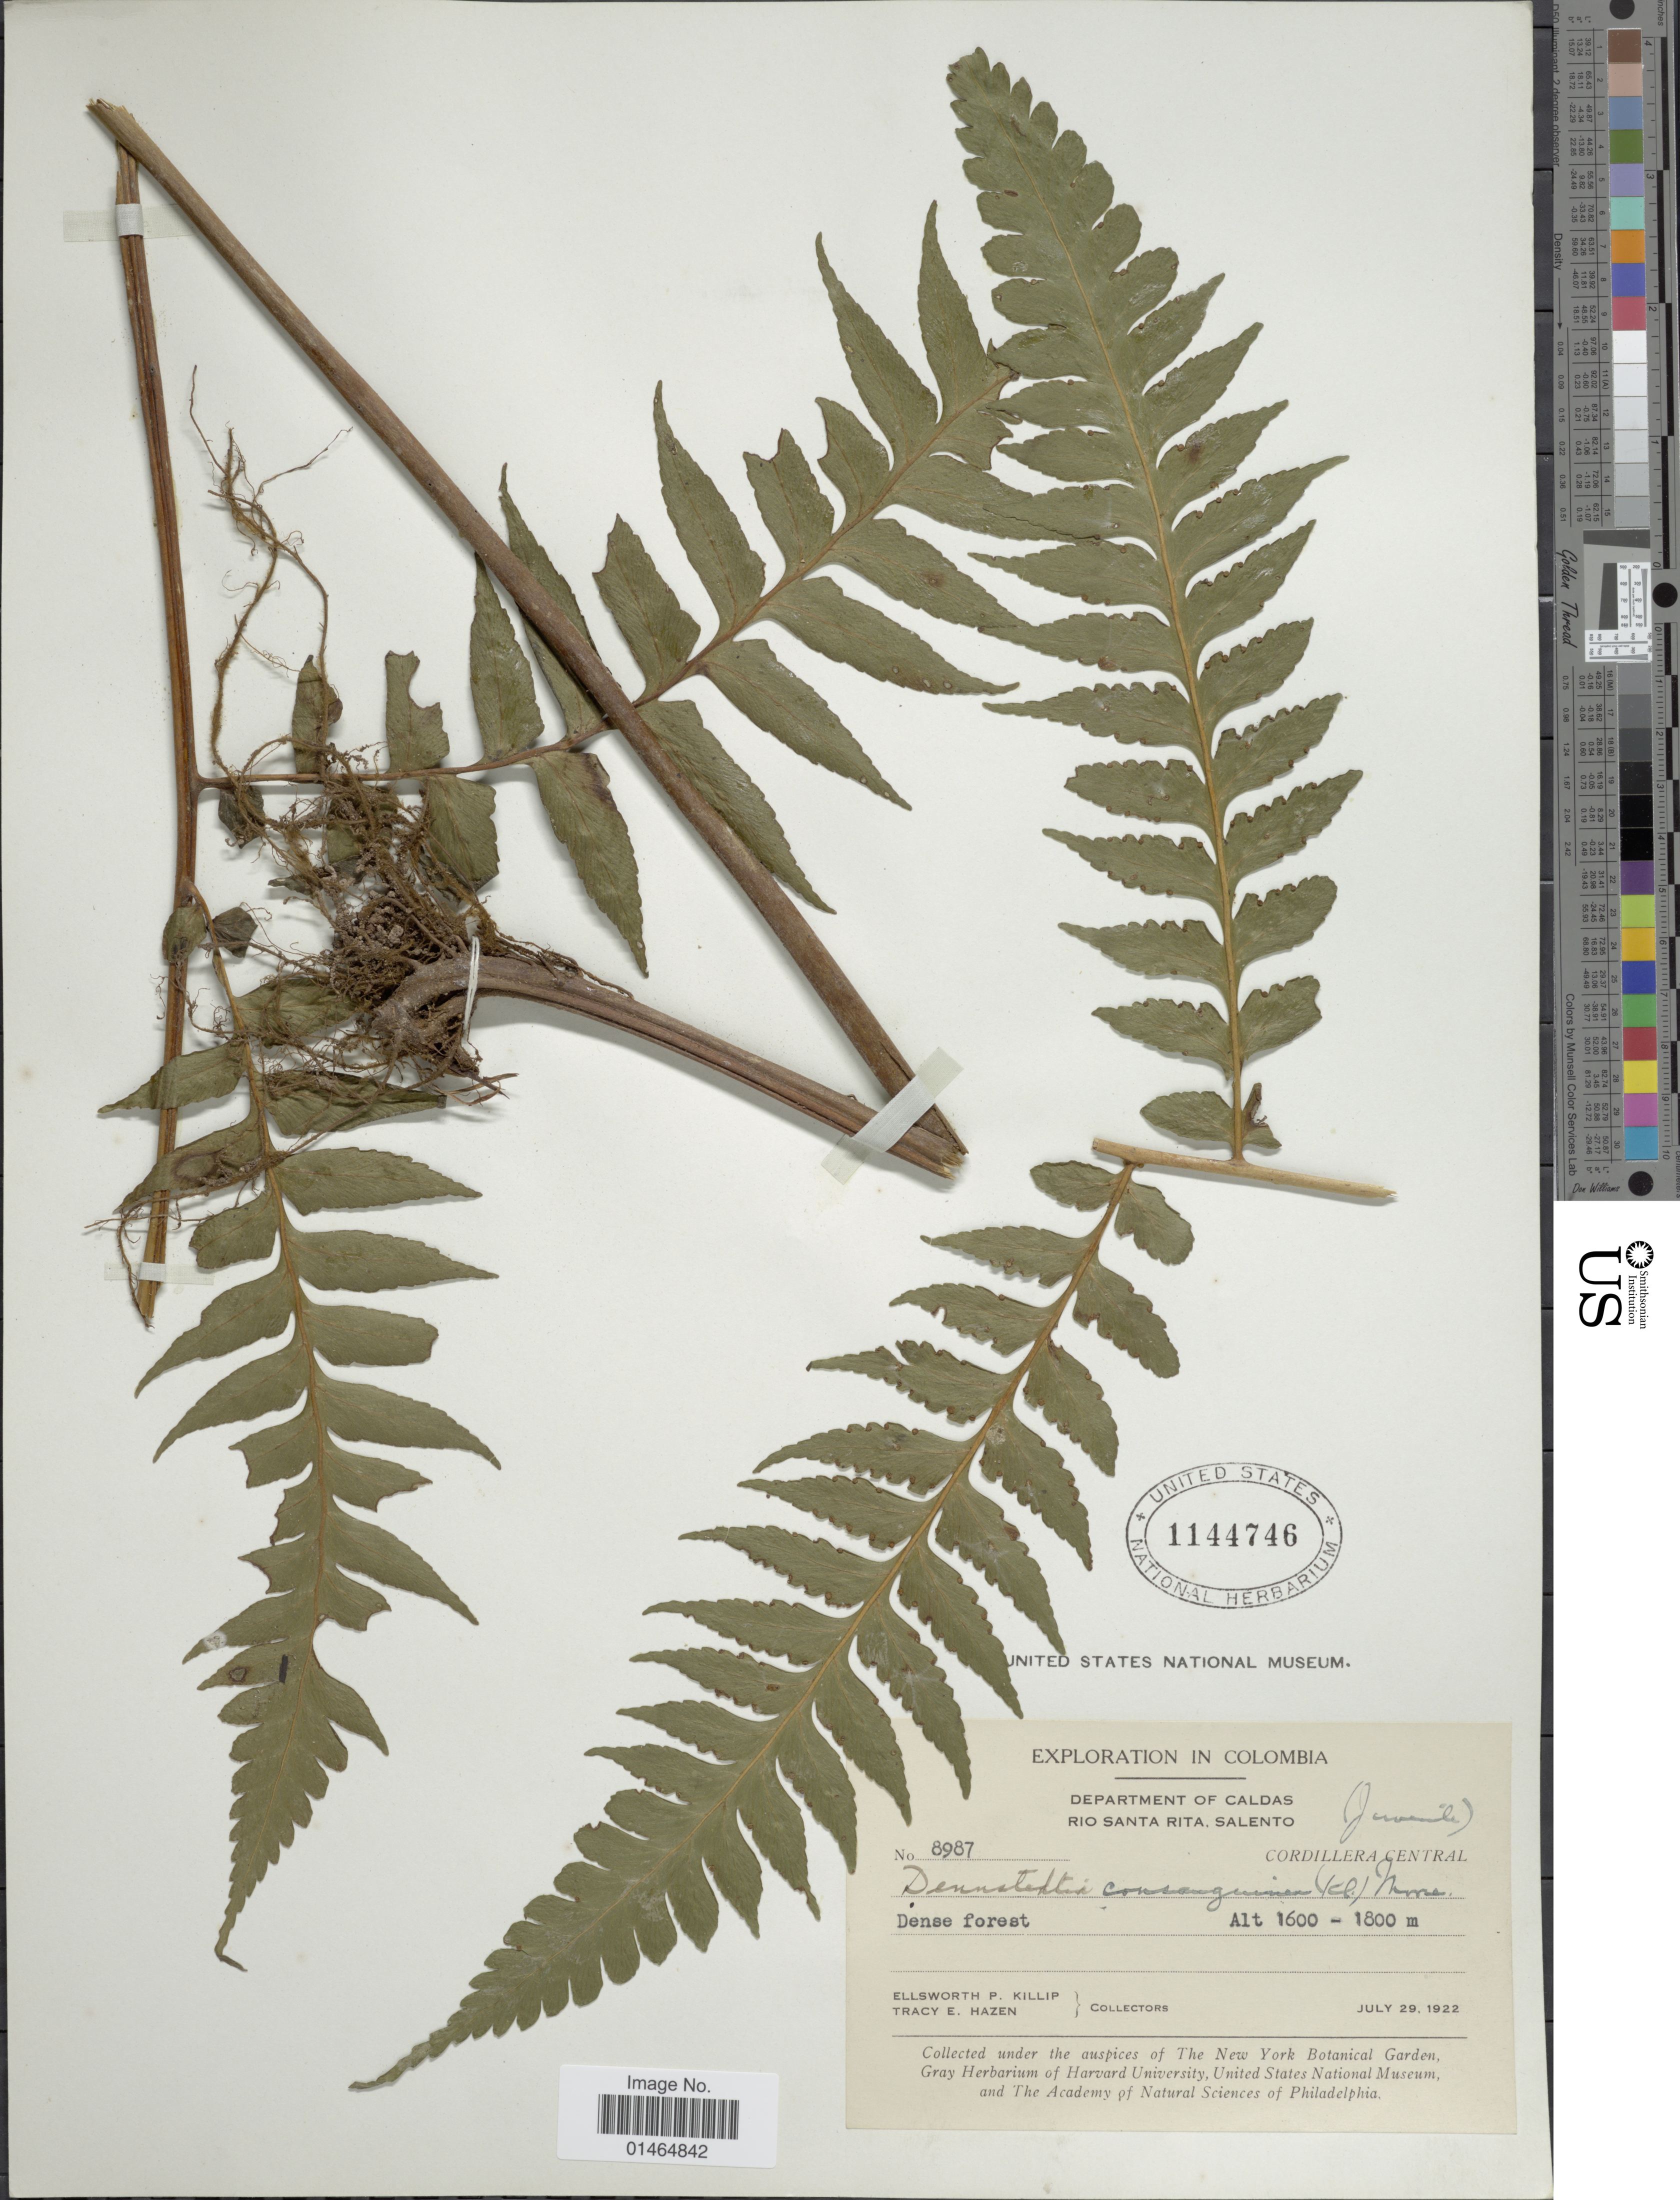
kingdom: Plantae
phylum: Tracheophyta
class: Polypodiopsida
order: Polypodiales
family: Dennstaedtiaceae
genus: Dennstaedtia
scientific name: Dennstaedtia obtusifolia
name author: (Willd.) T. Moore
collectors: E. P. Killip & T. E. Hazen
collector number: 8987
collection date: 1922-07-29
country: Colombia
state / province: Caldas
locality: Rio Santa Rita, Salento. Cordillera Central. Dense forest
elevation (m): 1600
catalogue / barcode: US 1144746